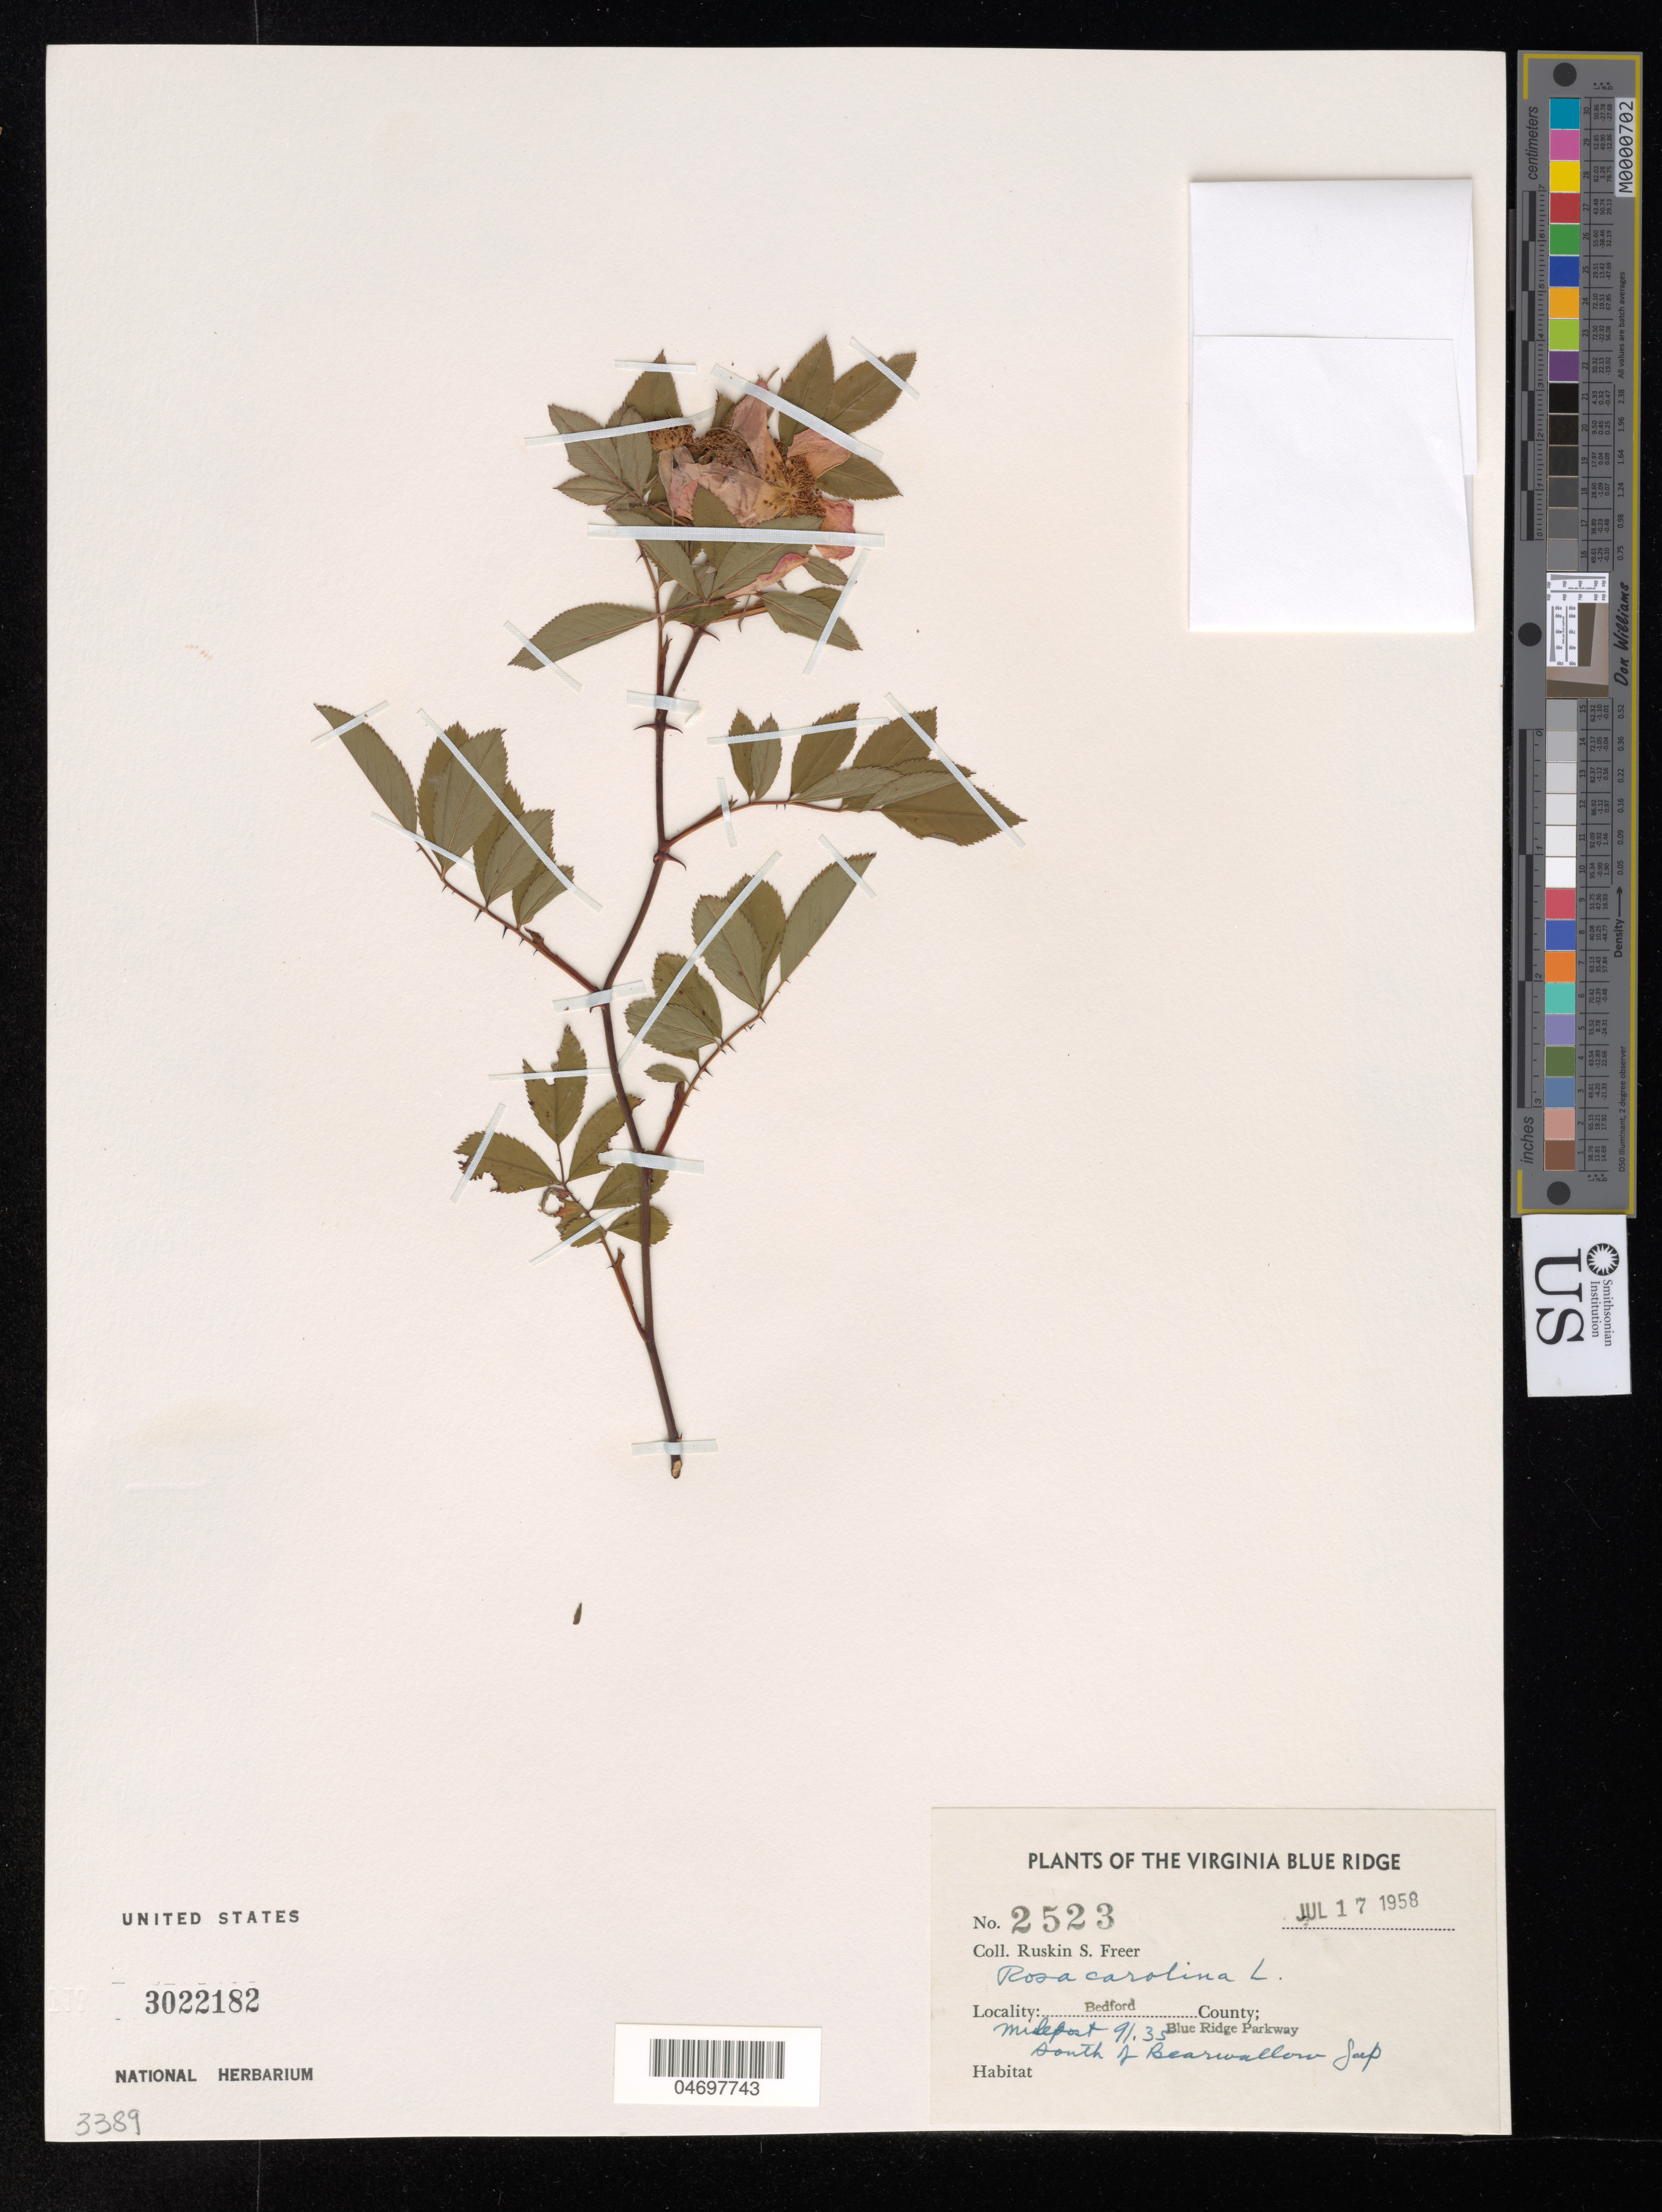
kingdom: Plantae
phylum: Tracheophyta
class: Magnoliopsida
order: Rosales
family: Rosaceae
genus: Rosa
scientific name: Rosa carolina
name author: L.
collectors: R. Freer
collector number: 2523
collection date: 1958-07-17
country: United States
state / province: Virginia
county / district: Bedford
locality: Virginia Blue Ridge, Milepost 91.35, south of Bearwallow Gap.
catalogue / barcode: US 3022182